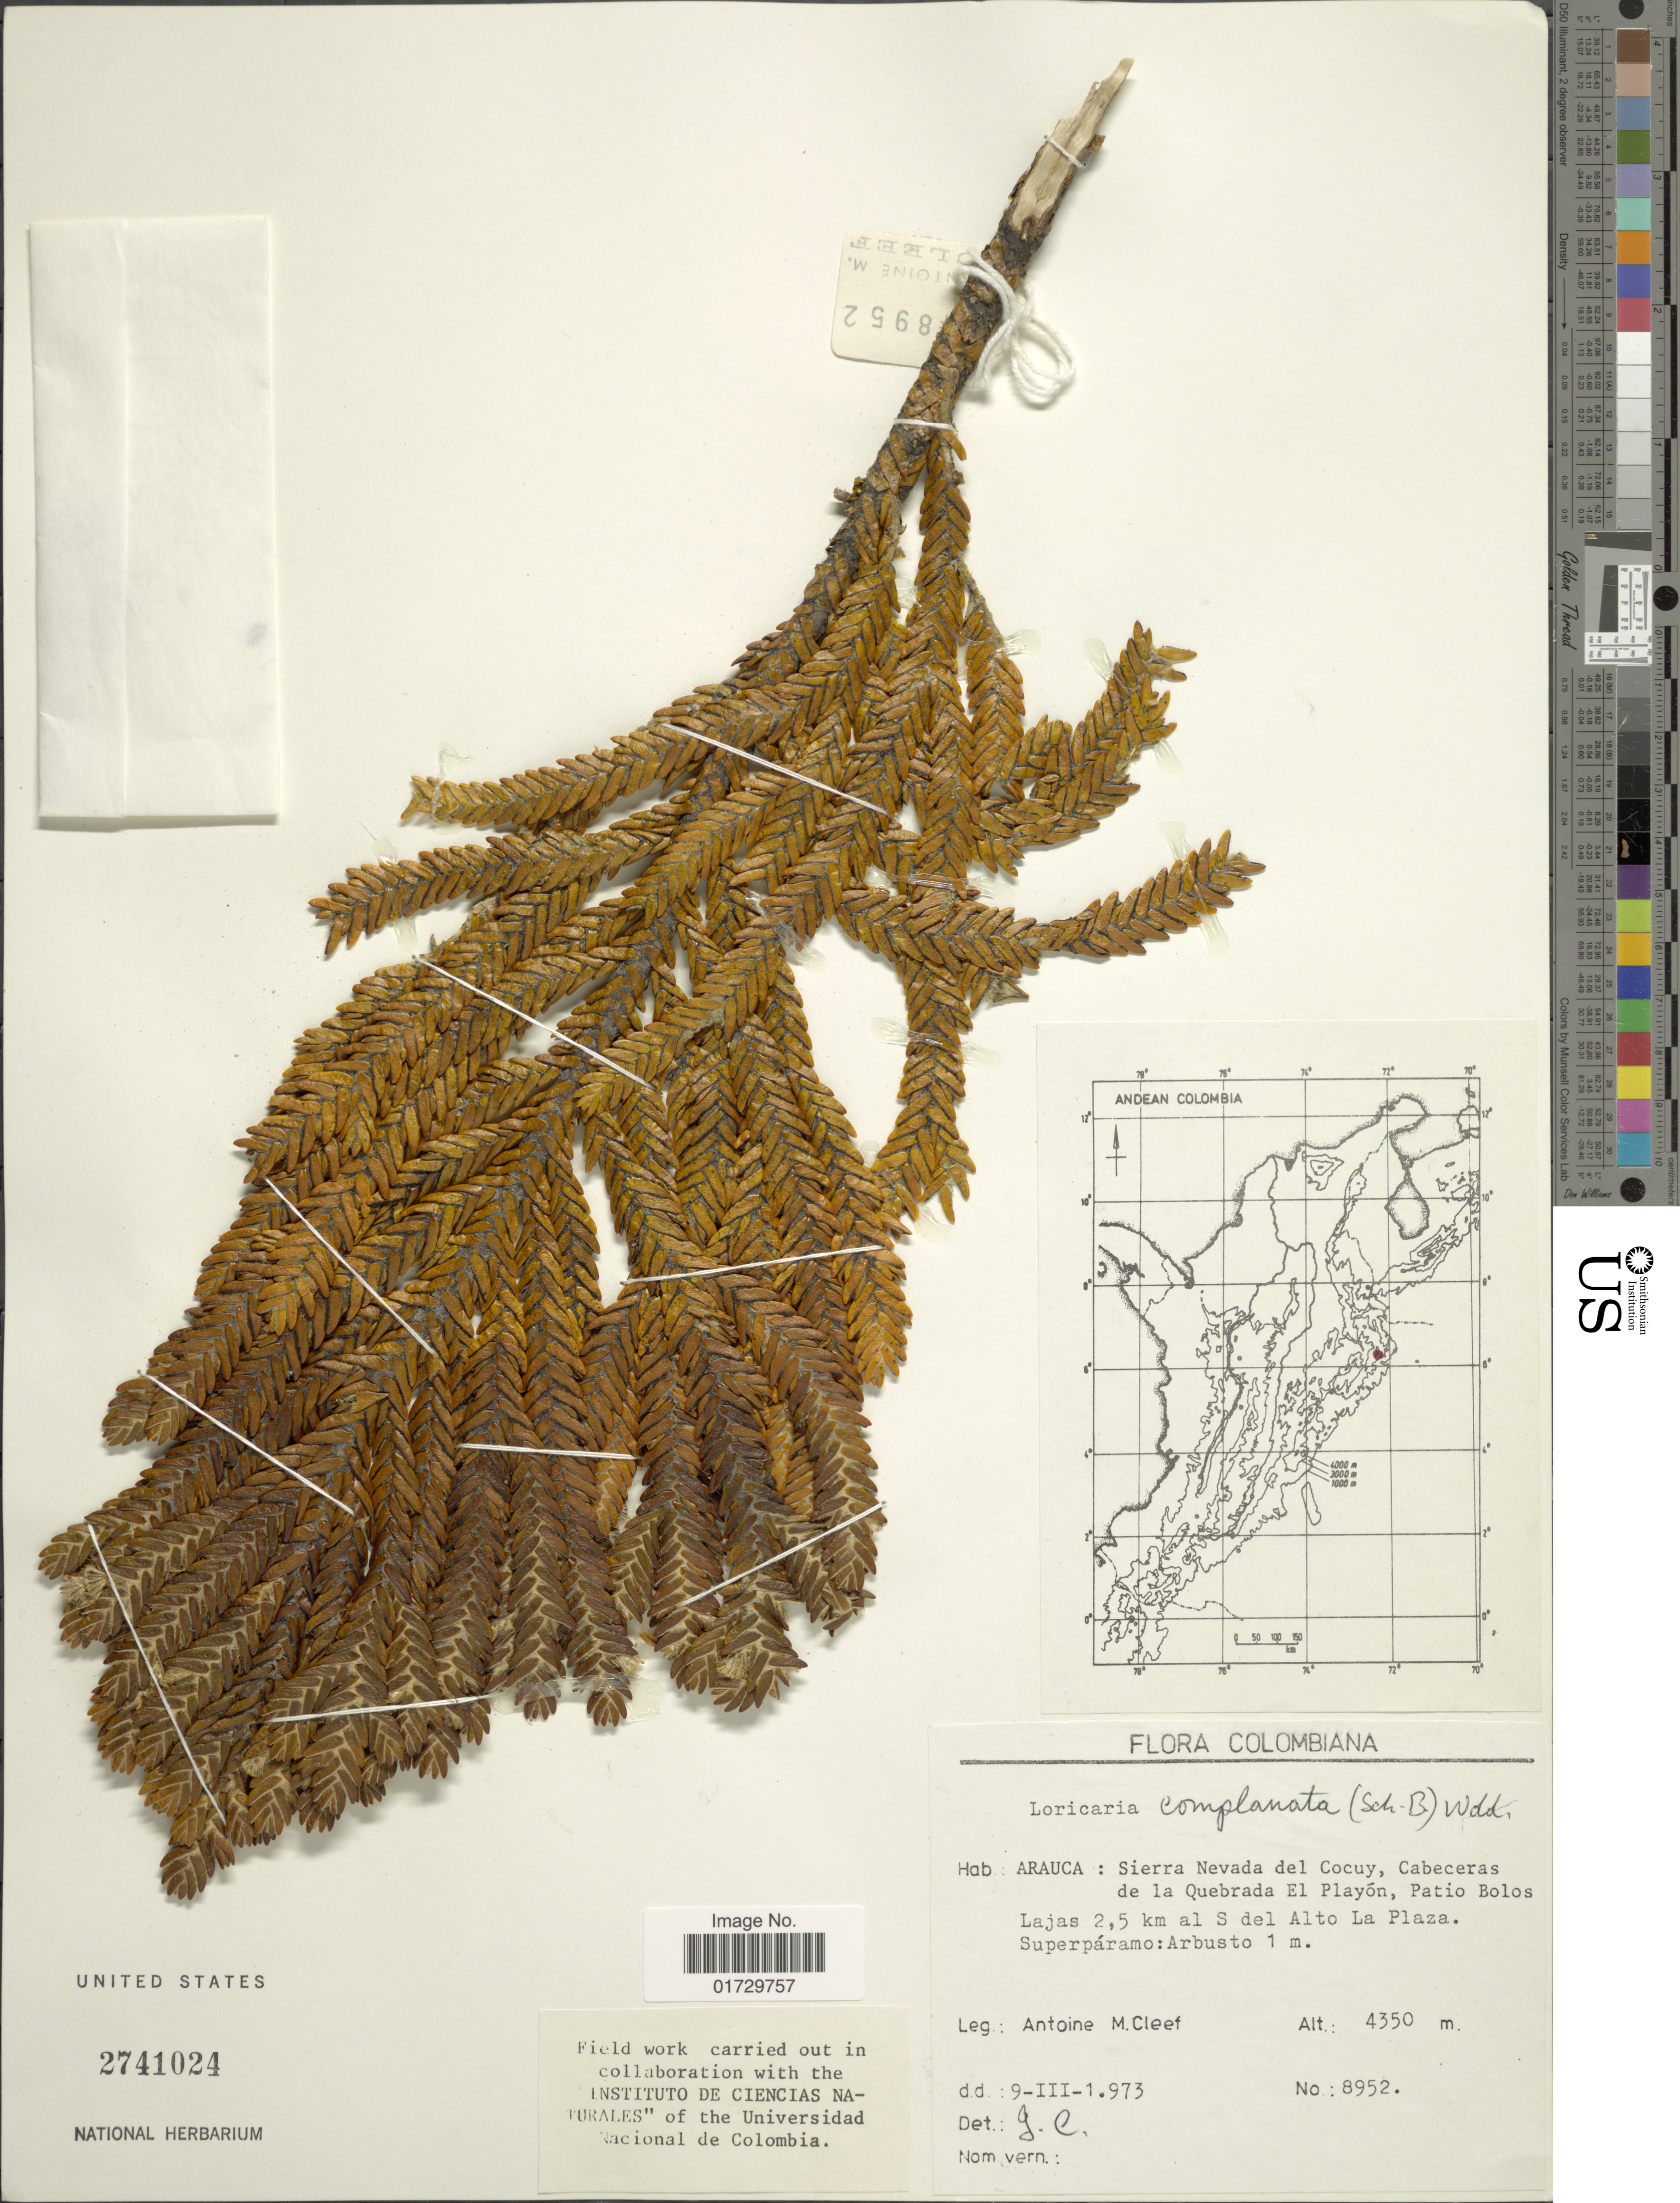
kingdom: Plantae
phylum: Tracheophyta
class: Magnoliopsida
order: Asterales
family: Asteraceae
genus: Loricaria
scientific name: Loricaria complanata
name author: (Sch. Bip.) Wedd.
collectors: A. M. Cleef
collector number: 8952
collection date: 1973-03-09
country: Colombia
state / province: Arauca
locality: Sierra Nevada del Cocuy, Cabeceras de la Quebrada el Playon, Patio Bolos, Lajas 2.5 km al S del Alto La Plaza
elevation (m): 4350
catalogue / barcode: US 2741024